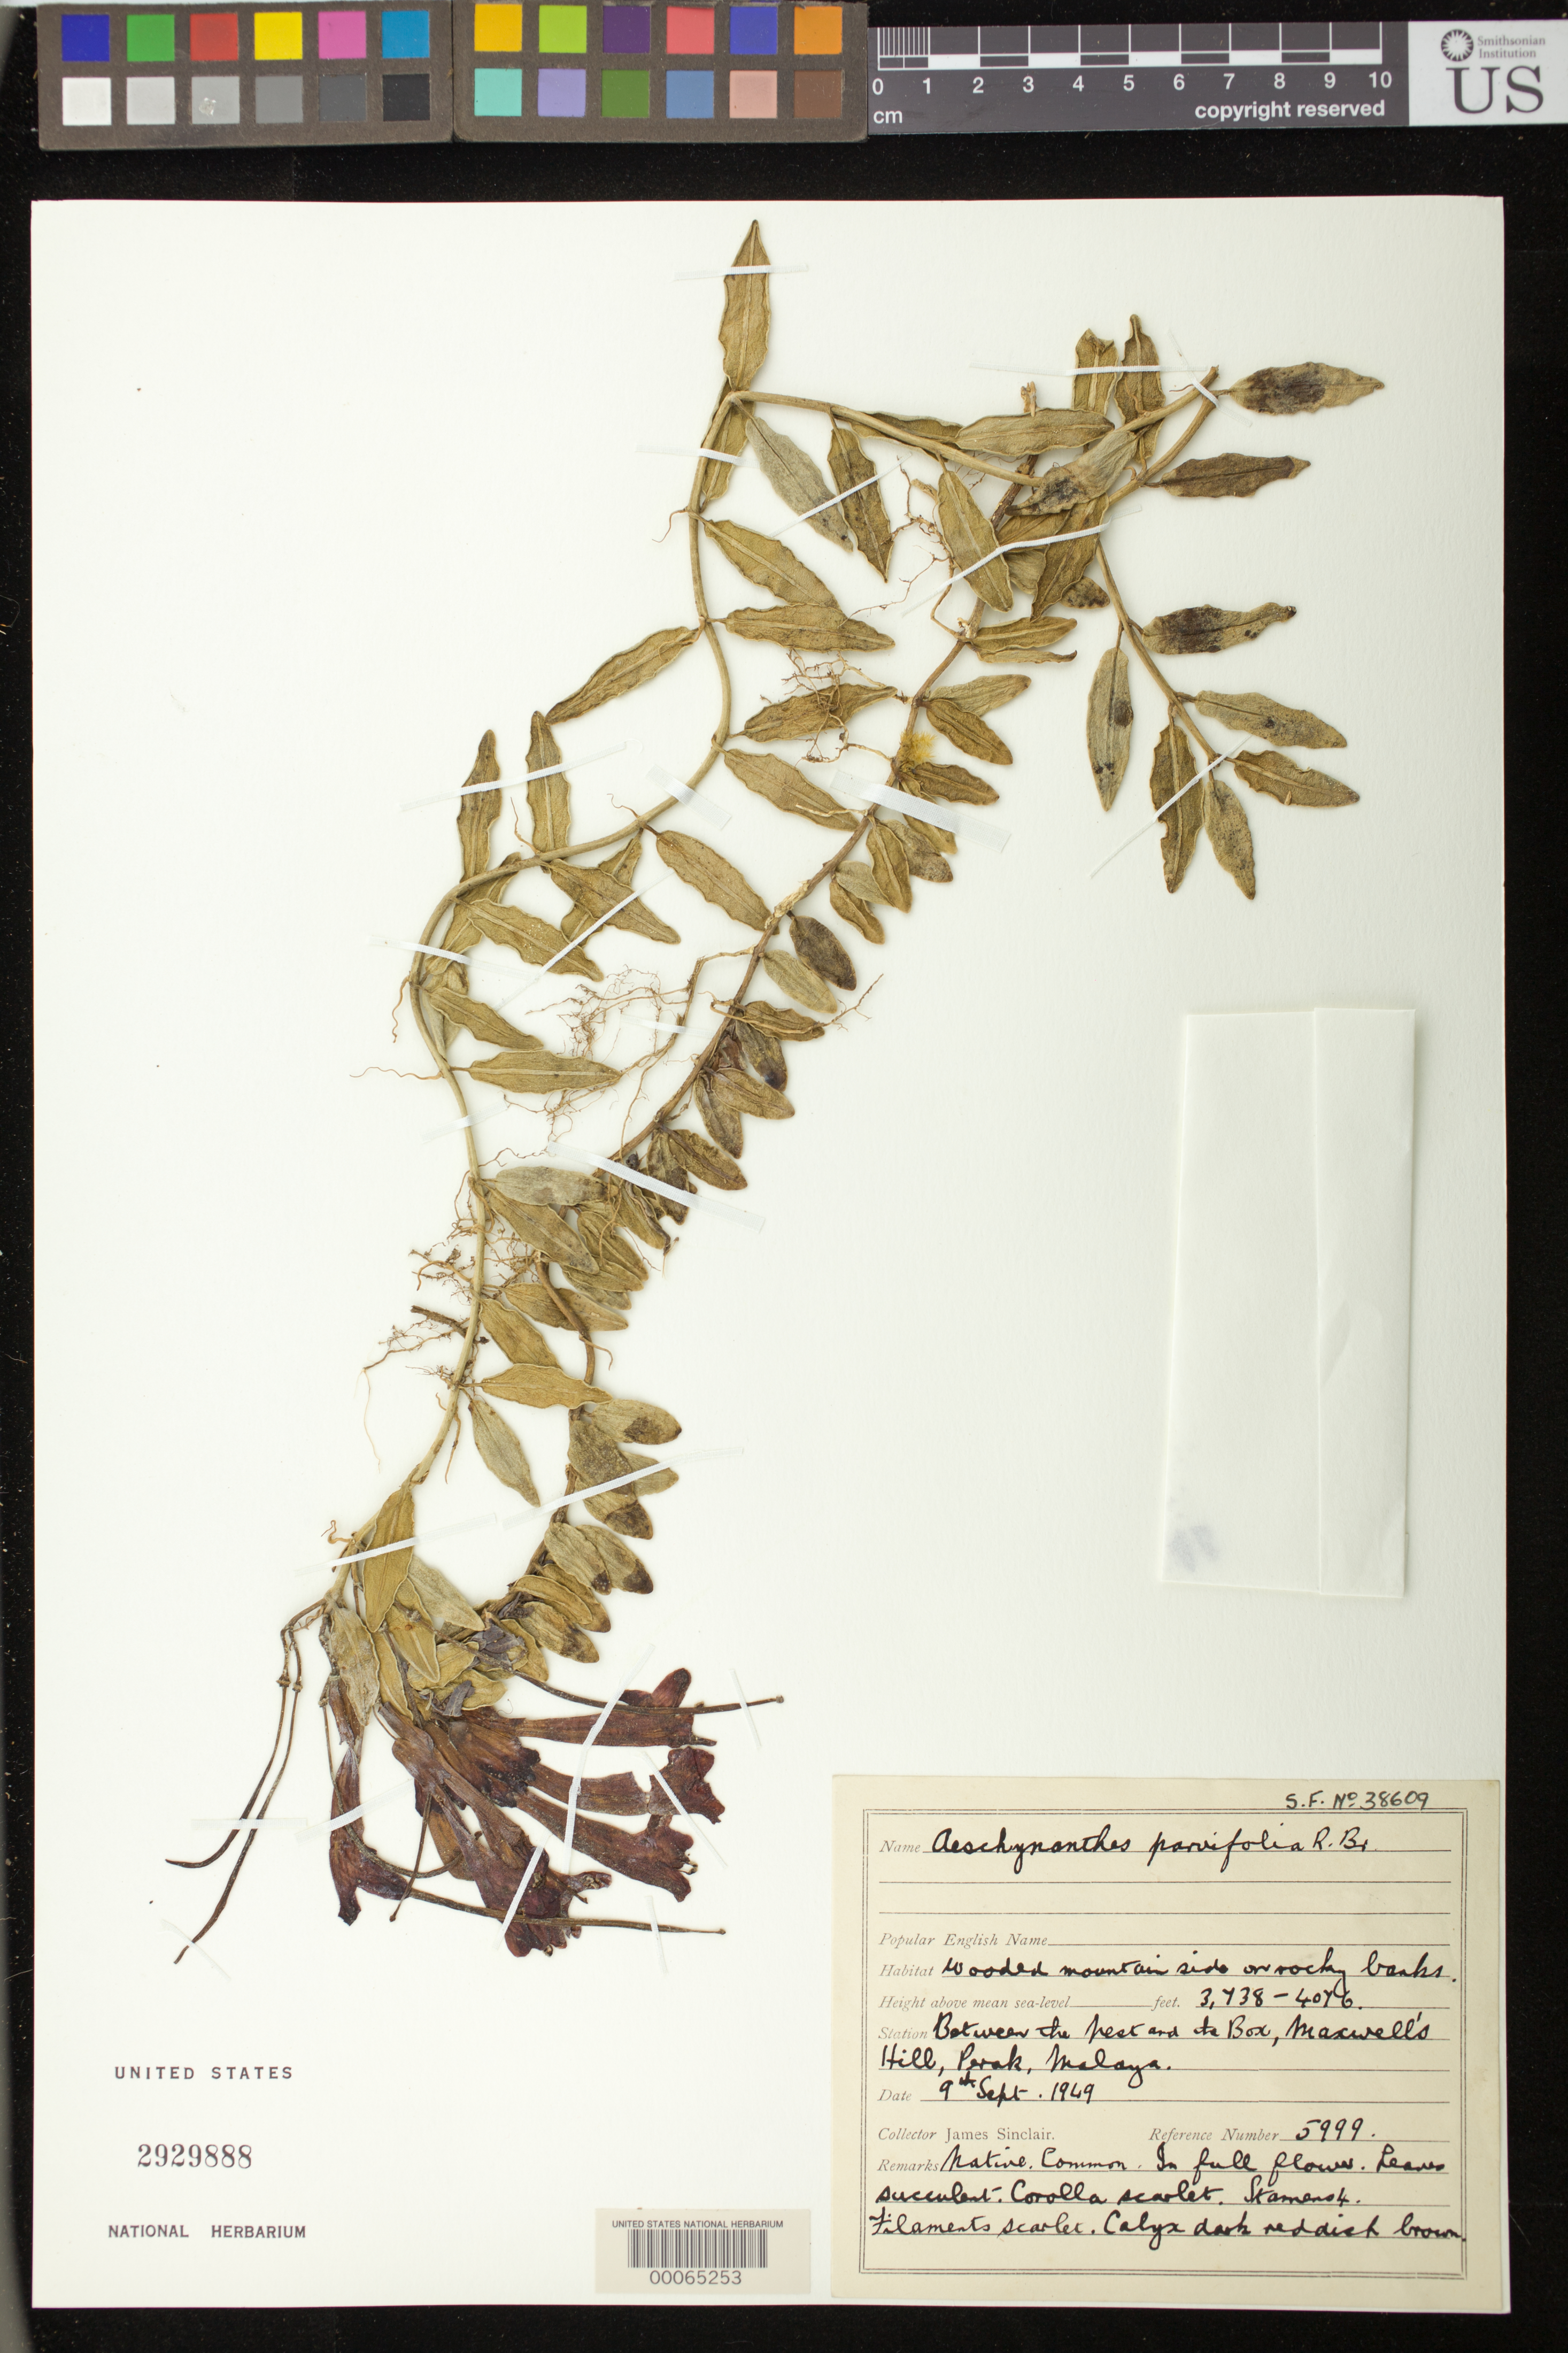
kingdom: Plantae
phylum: Tracheophyta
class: Magnoliopsida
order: Lamiales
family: Gesneriaceae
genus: Aeschynanthus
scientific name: Aeschynanthus parvifolius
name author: R. Br.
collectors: J. Sinclair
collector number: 5999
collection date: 1949-09-09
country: Malaysia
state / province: Perak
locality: Between the [[?]] and its Box, Maxwell's Hill, Perak, Malaya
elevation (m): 1048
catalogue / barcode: US 2929888